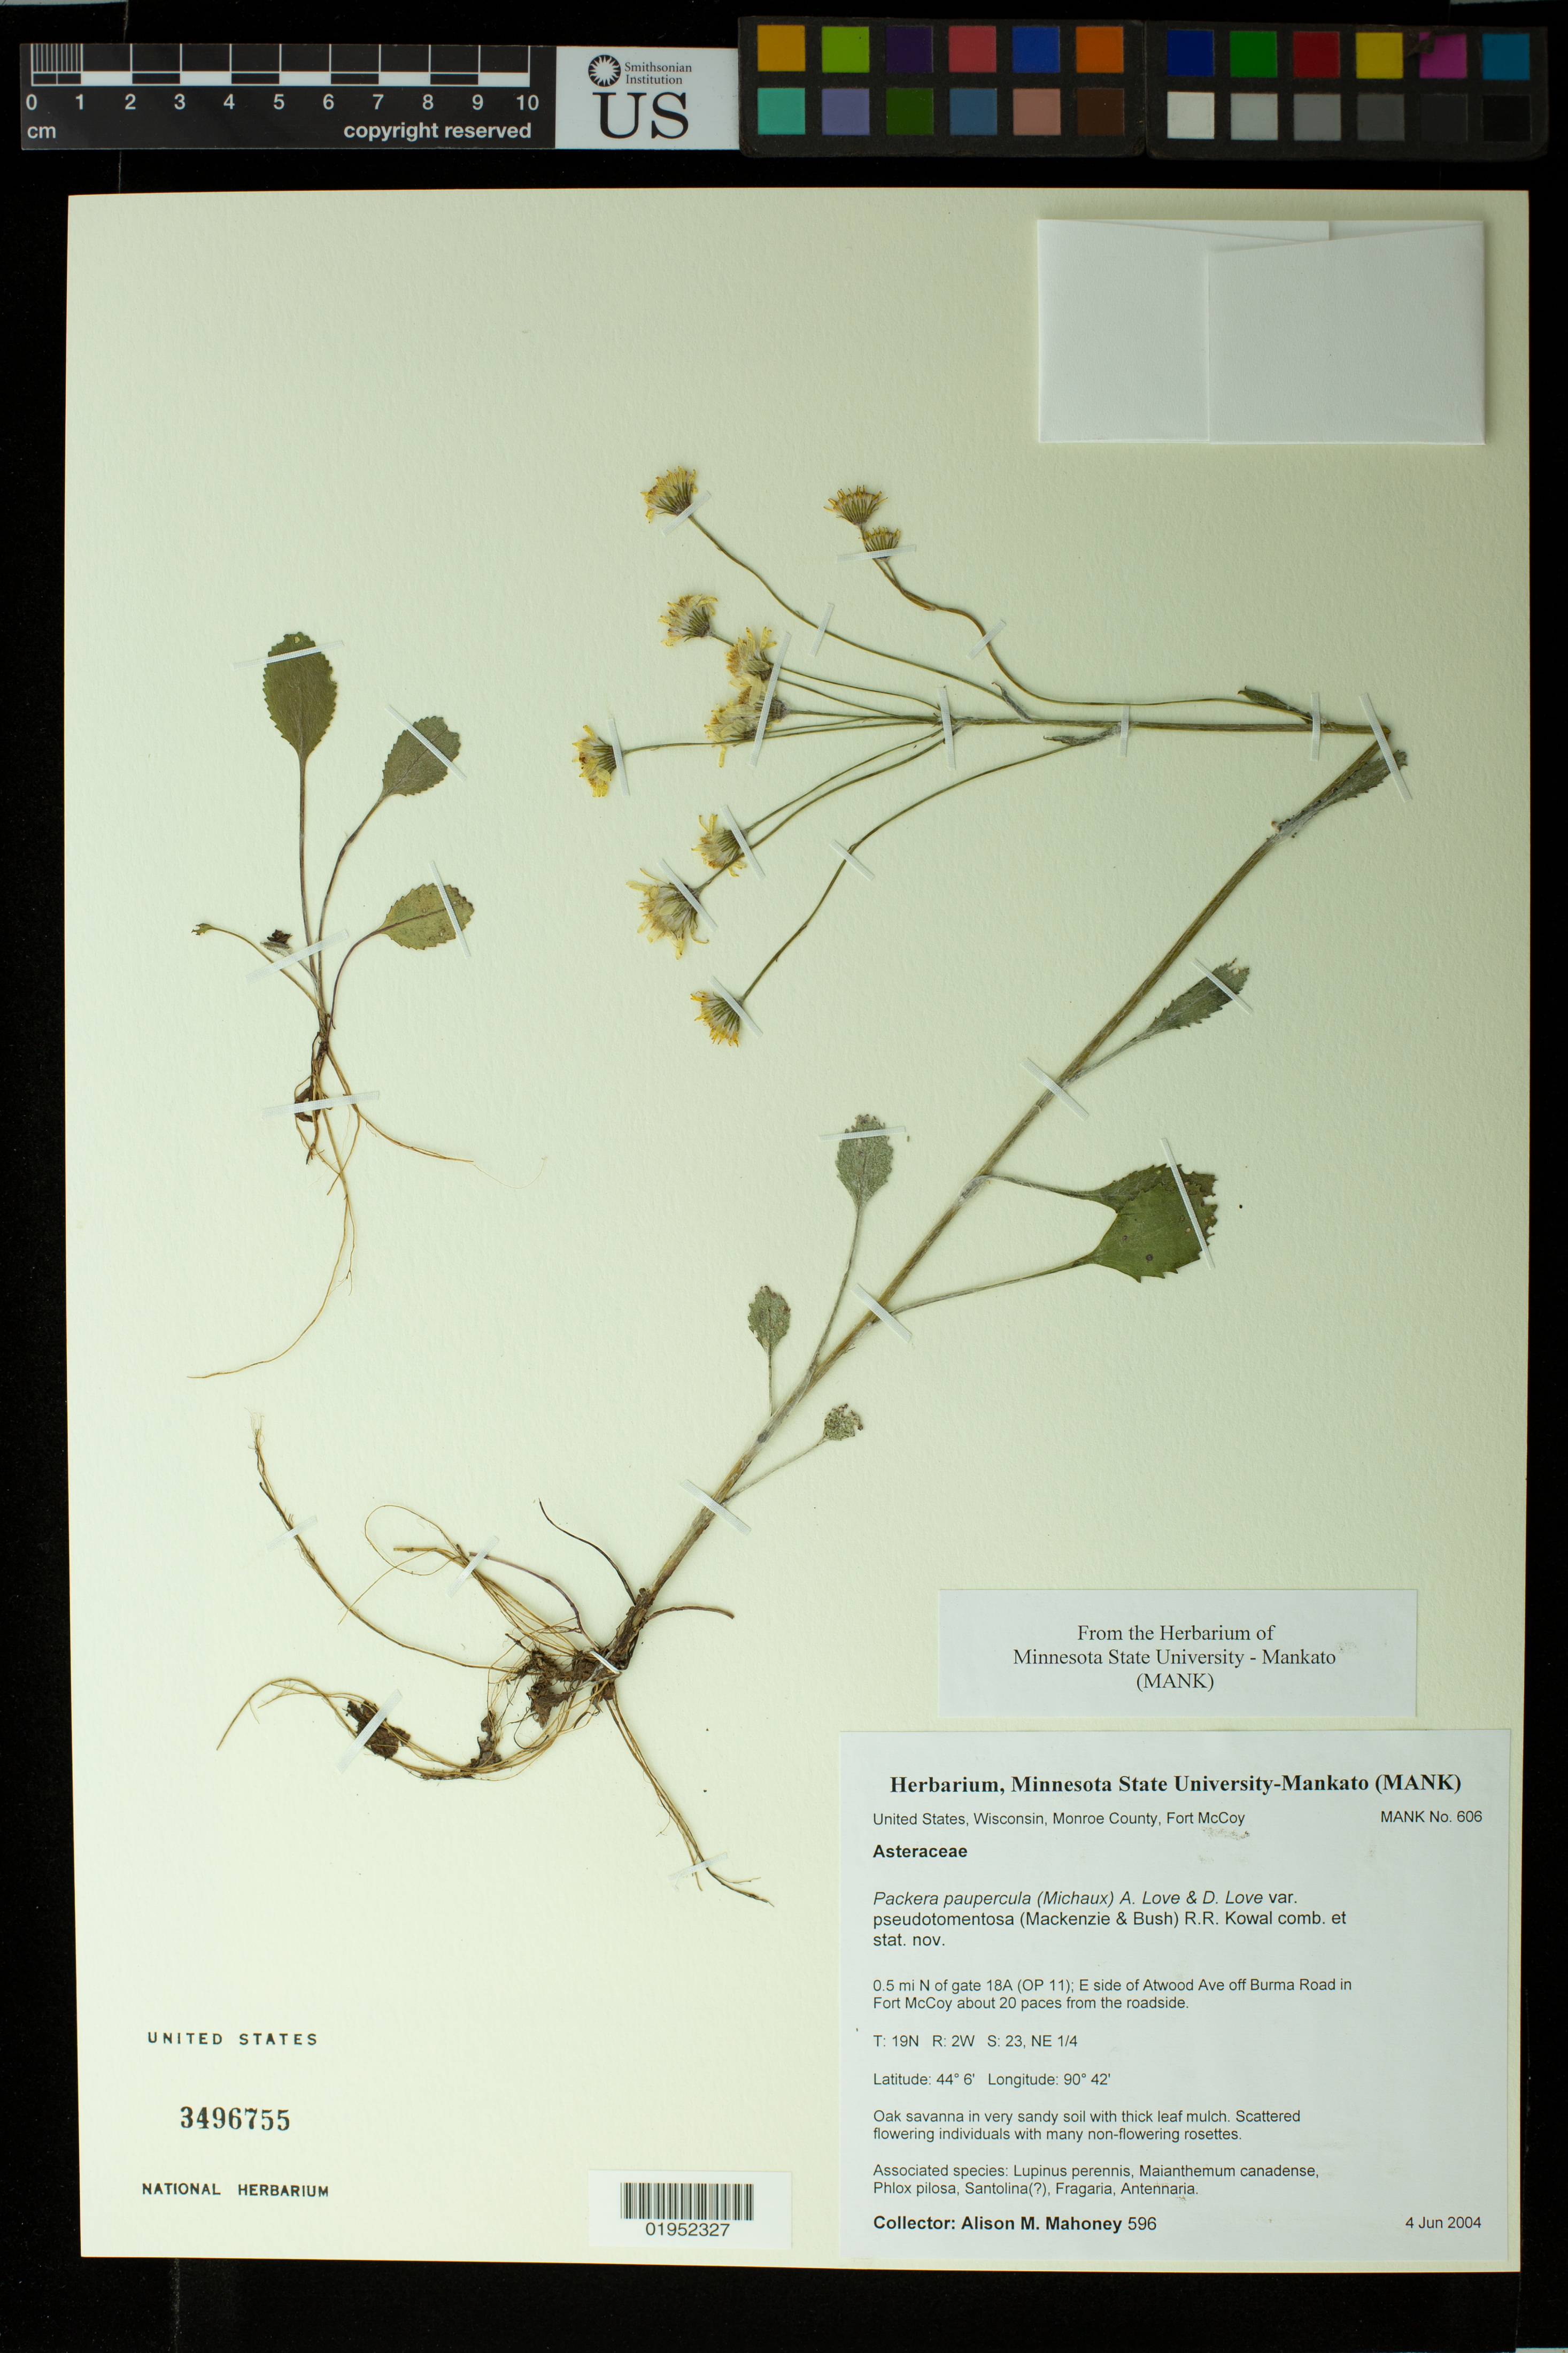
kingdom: Plantae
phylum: Tracheophyta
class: Magnoliopsida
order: Asterales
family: Asteraceae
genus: Packera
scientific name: Packera paupercula var. pseudotomentosa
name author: (MacKenzie & Bush) R.R. Kowal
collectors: A. Mahoney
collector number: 596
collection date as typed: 4 Jun 2004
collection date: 2004-06-04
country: United States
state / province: Wisconsin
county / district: Monroe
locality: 0.5 mi N of gate 18A (OP 11); E side of Atwood Ave off Burma Road in Fort McCoy about 20 paces from the roadside.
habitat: Oak savanna in very sandy soid with thick leaf mulch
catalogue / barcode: US 3496755